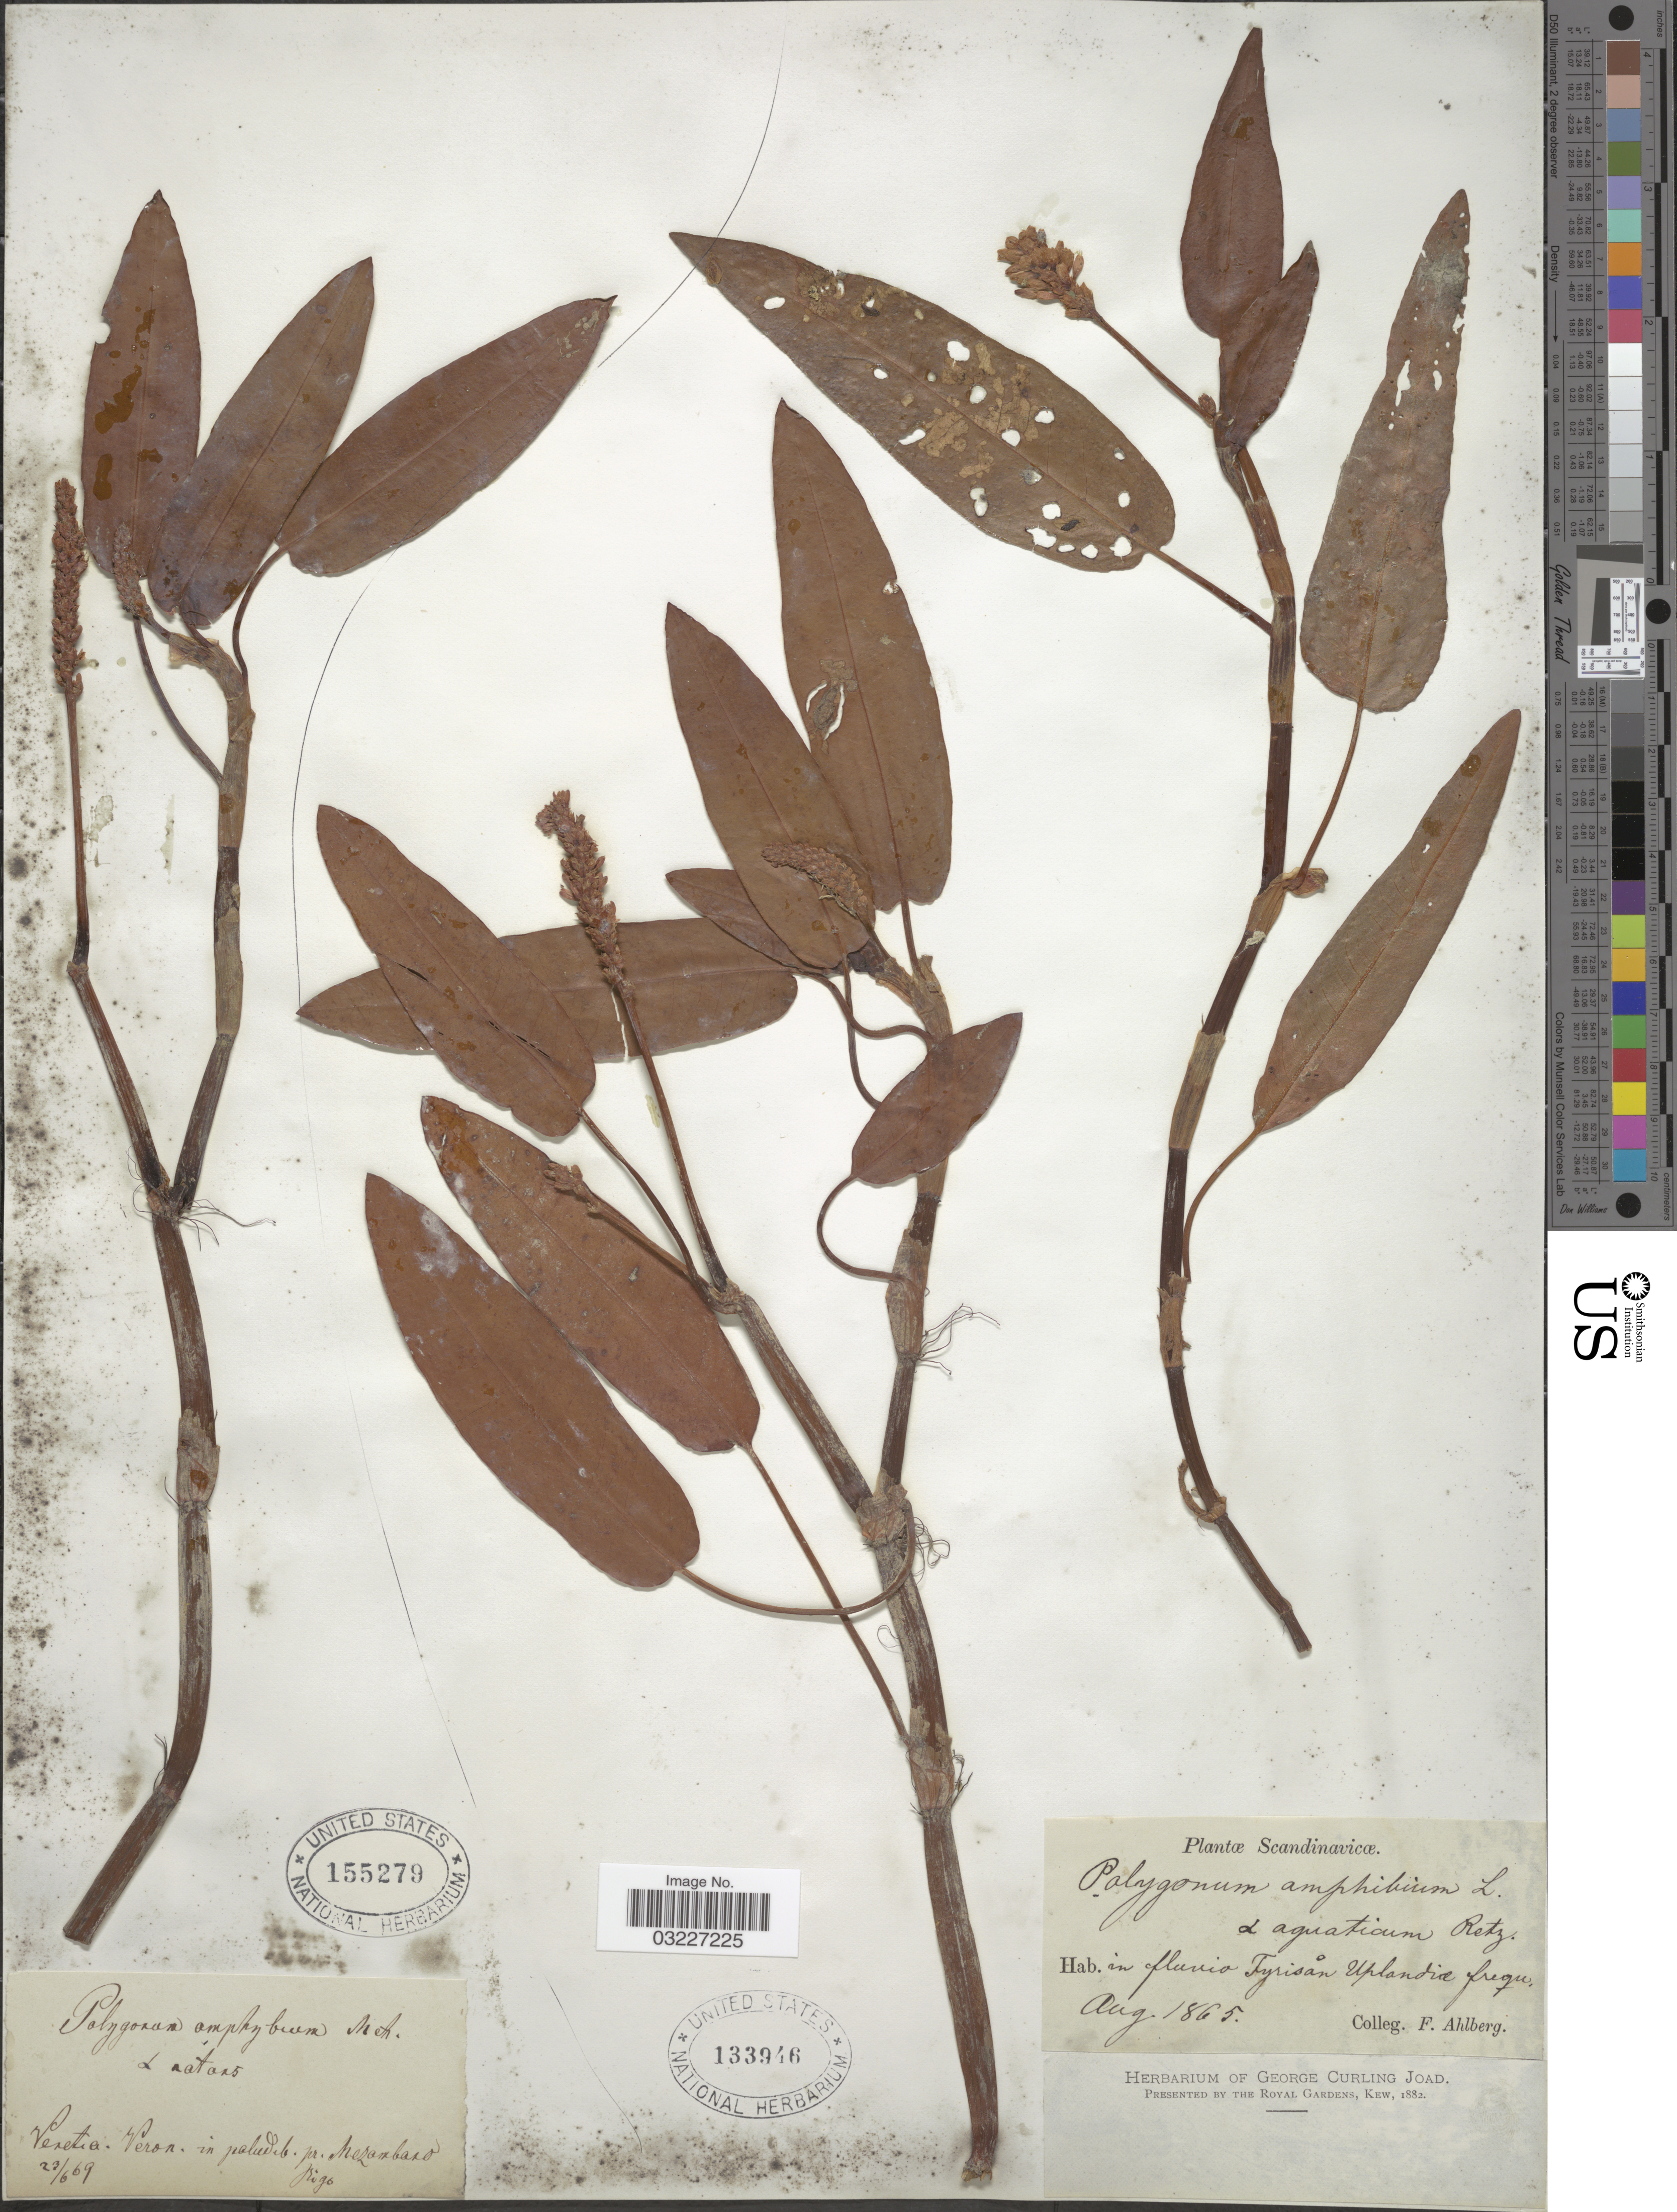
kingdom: Plantae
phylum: Tracheophyta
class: Magnoliopsida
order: Caryophyllales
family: Polygonaceae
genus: Polygonum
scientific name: Polygonum amphibium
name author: L.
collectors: F. Ahlberg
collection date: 1865-08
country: Sweden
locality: Scandinavicæ. In fluvio Tyrisån Uplandiae.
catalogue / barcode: US 133946